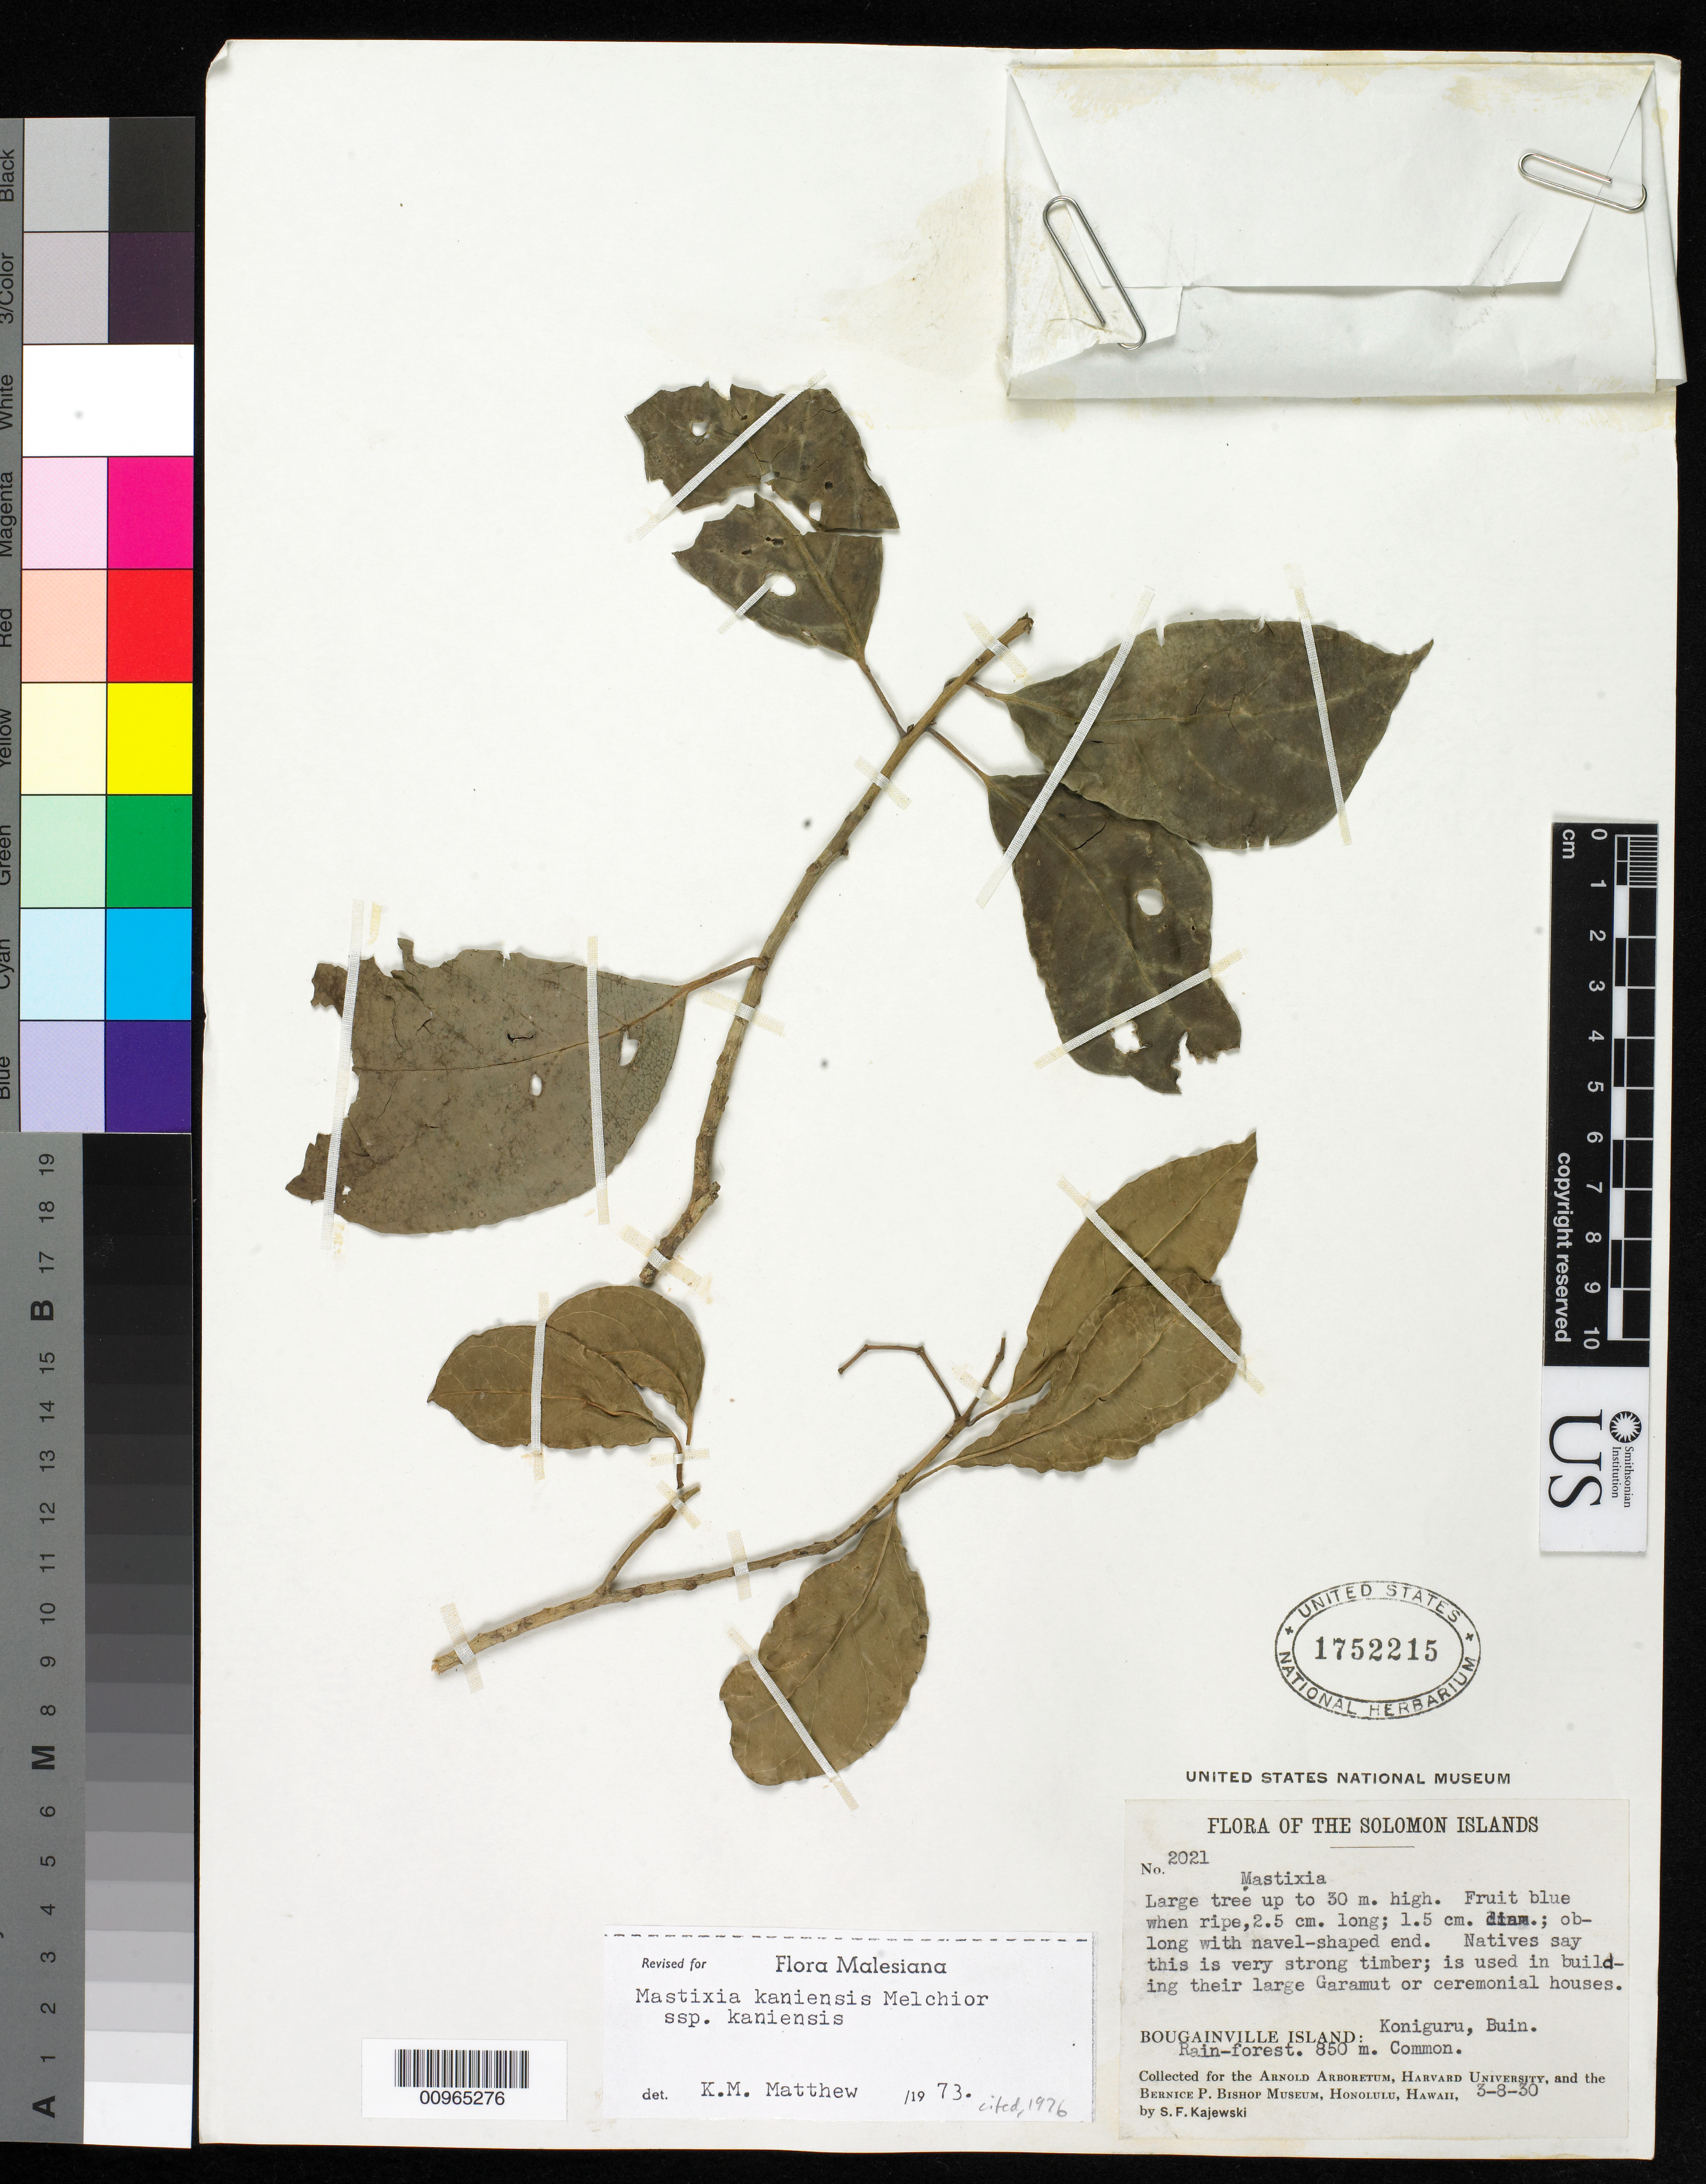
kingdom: Plantae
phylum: Tracheophyta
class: Magnoliopsida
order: Cornales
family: Nyssaceae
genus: Mastixia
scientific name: Mastixia kaniensis subsp. kaniensis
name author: Melch.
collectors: S. Kajewski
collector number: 2021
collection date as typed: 08 Mar 1930 or 03 Aug 1930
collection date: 1930-03-08 or 1930-08-03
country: Papua New Guinea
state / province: Bougainville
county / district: Buin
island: Bougainville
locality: Koniguru, Buin, Bougainville Island, Solomon Islands. Rainforest.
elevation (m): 850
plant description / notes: Fruit temporarily sampled for micro-CT scanning.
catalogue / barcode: US 1752215